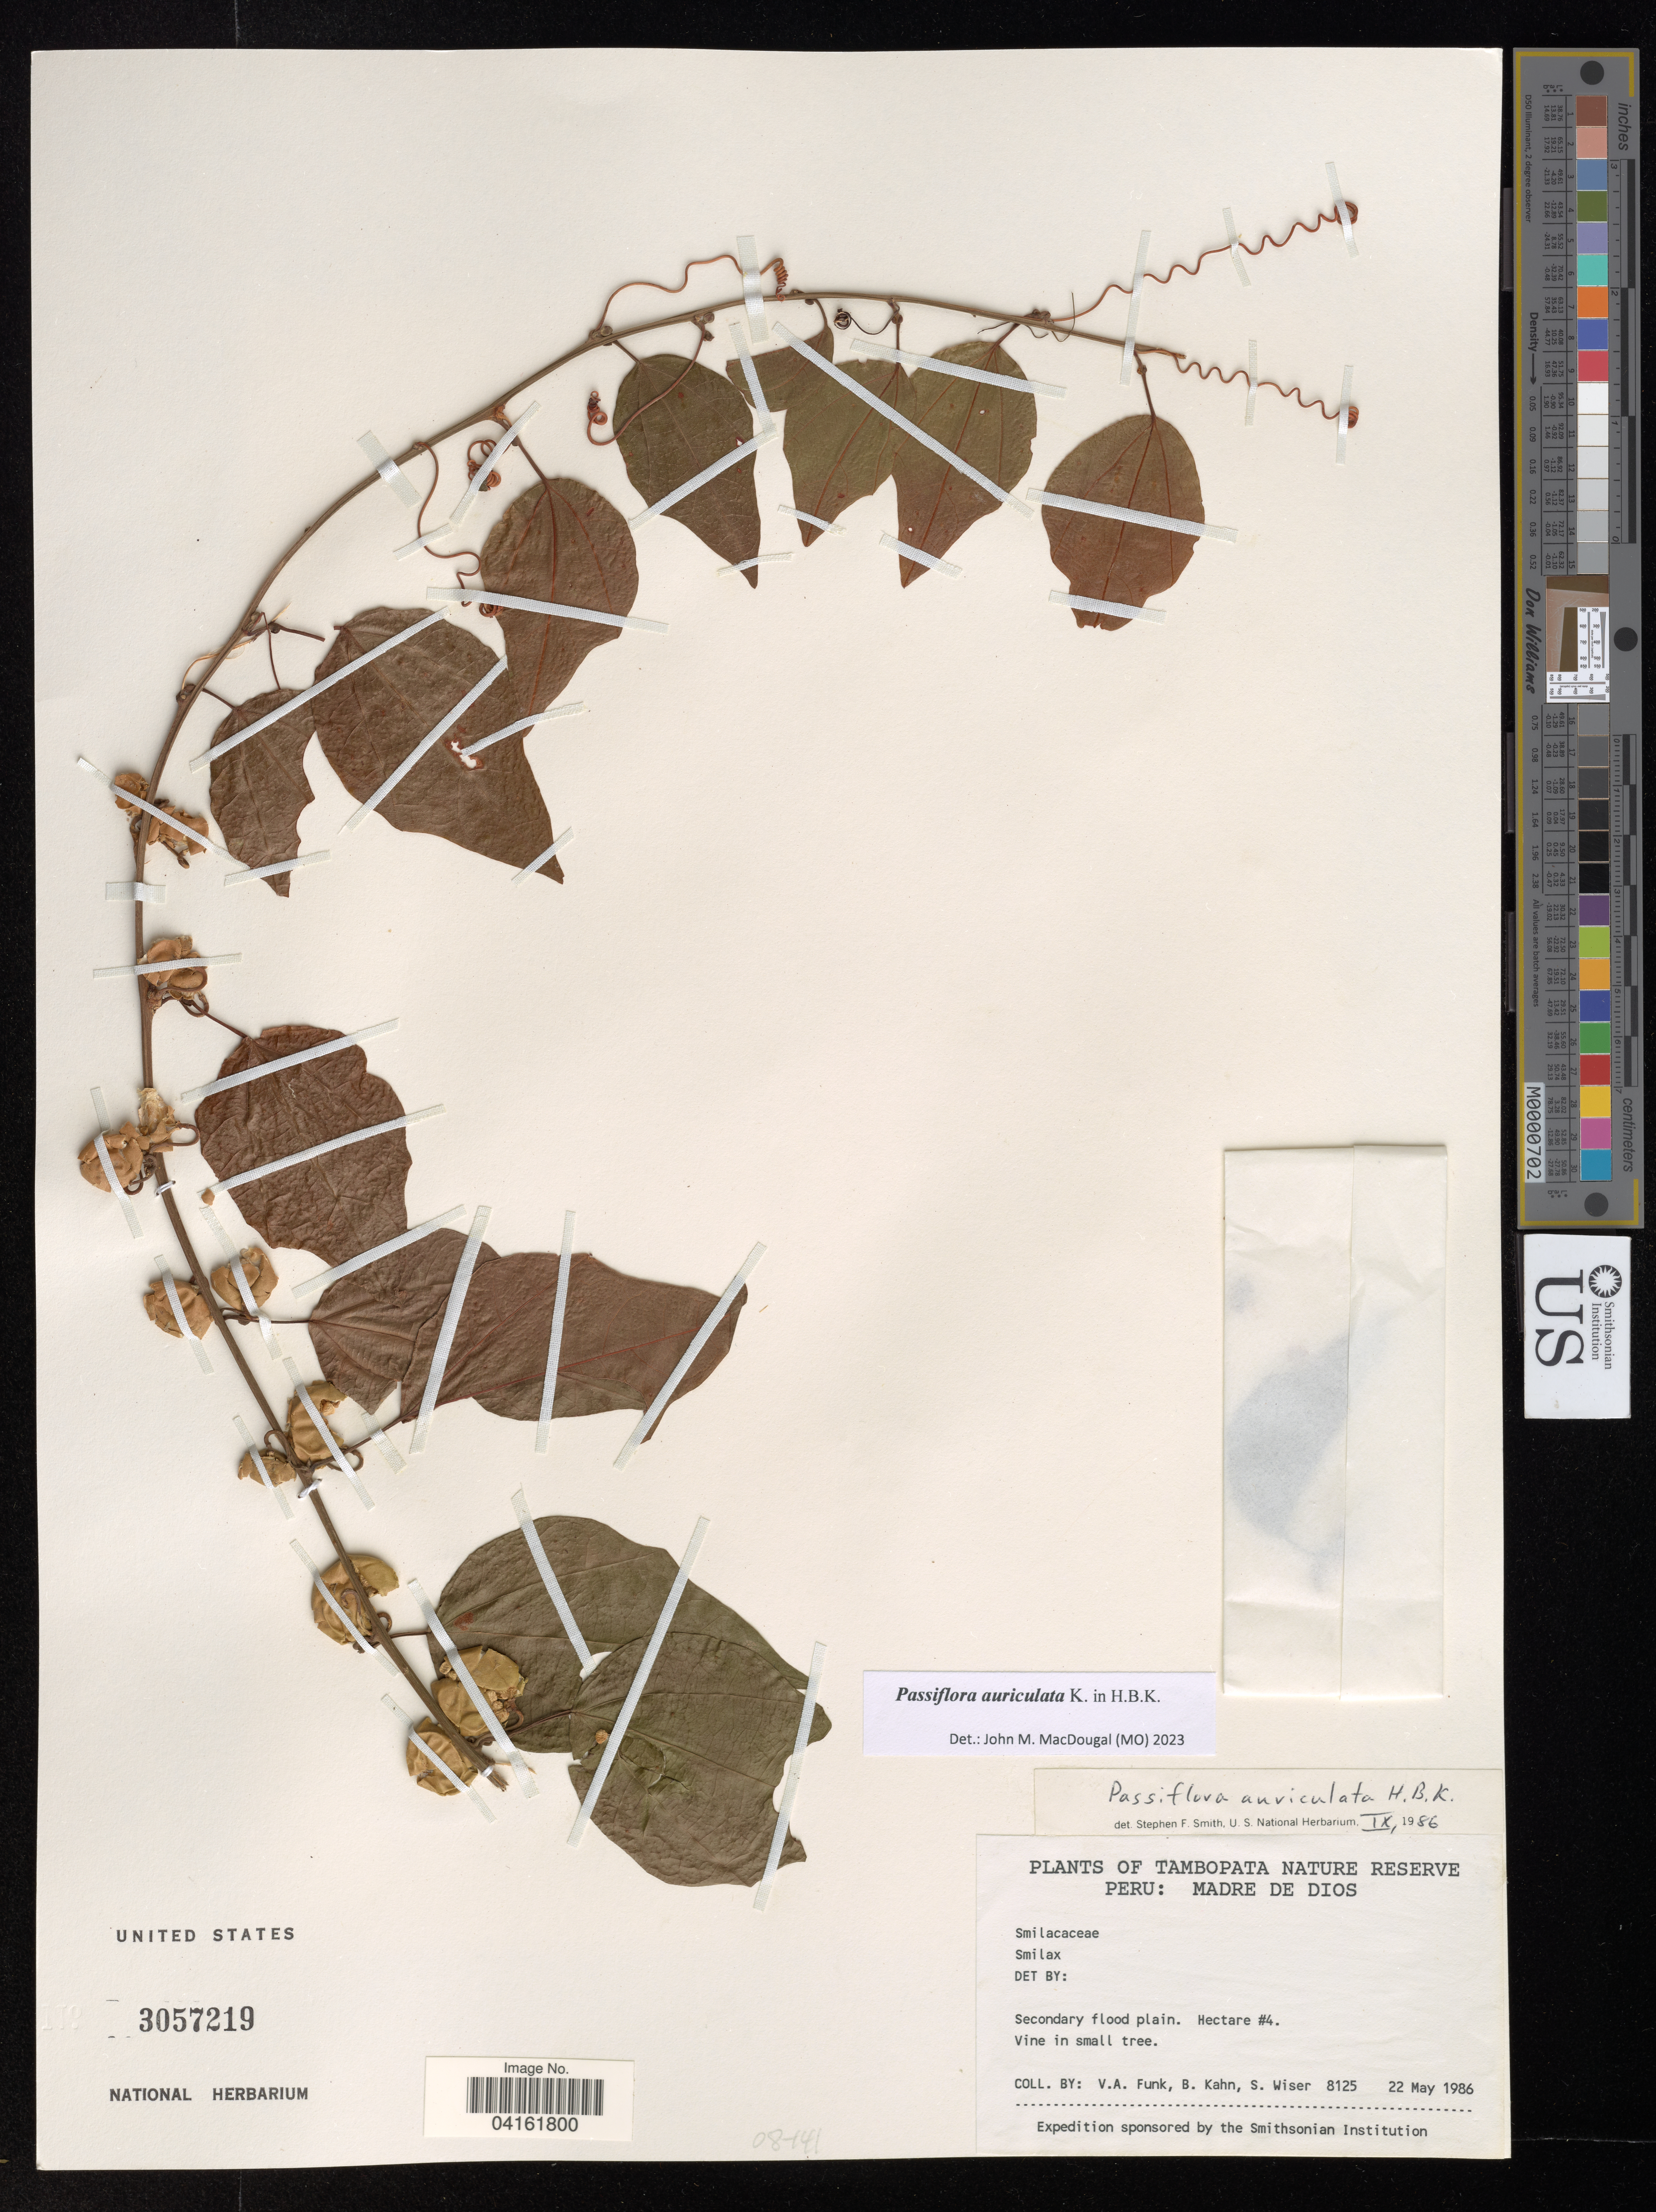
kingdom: Plantae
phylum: Tracheophyta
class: Magnoliopsida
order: Malpighiales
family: Passifloraceae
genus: Passiflora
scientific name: Passiflora auriculata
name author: Kunth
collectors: V. Funk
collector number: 8125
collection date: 1986-05-22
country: Peru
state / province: Madre de Dios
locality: Tambopata Nature Reserve. Hectare #4.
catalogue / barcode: US 3057219